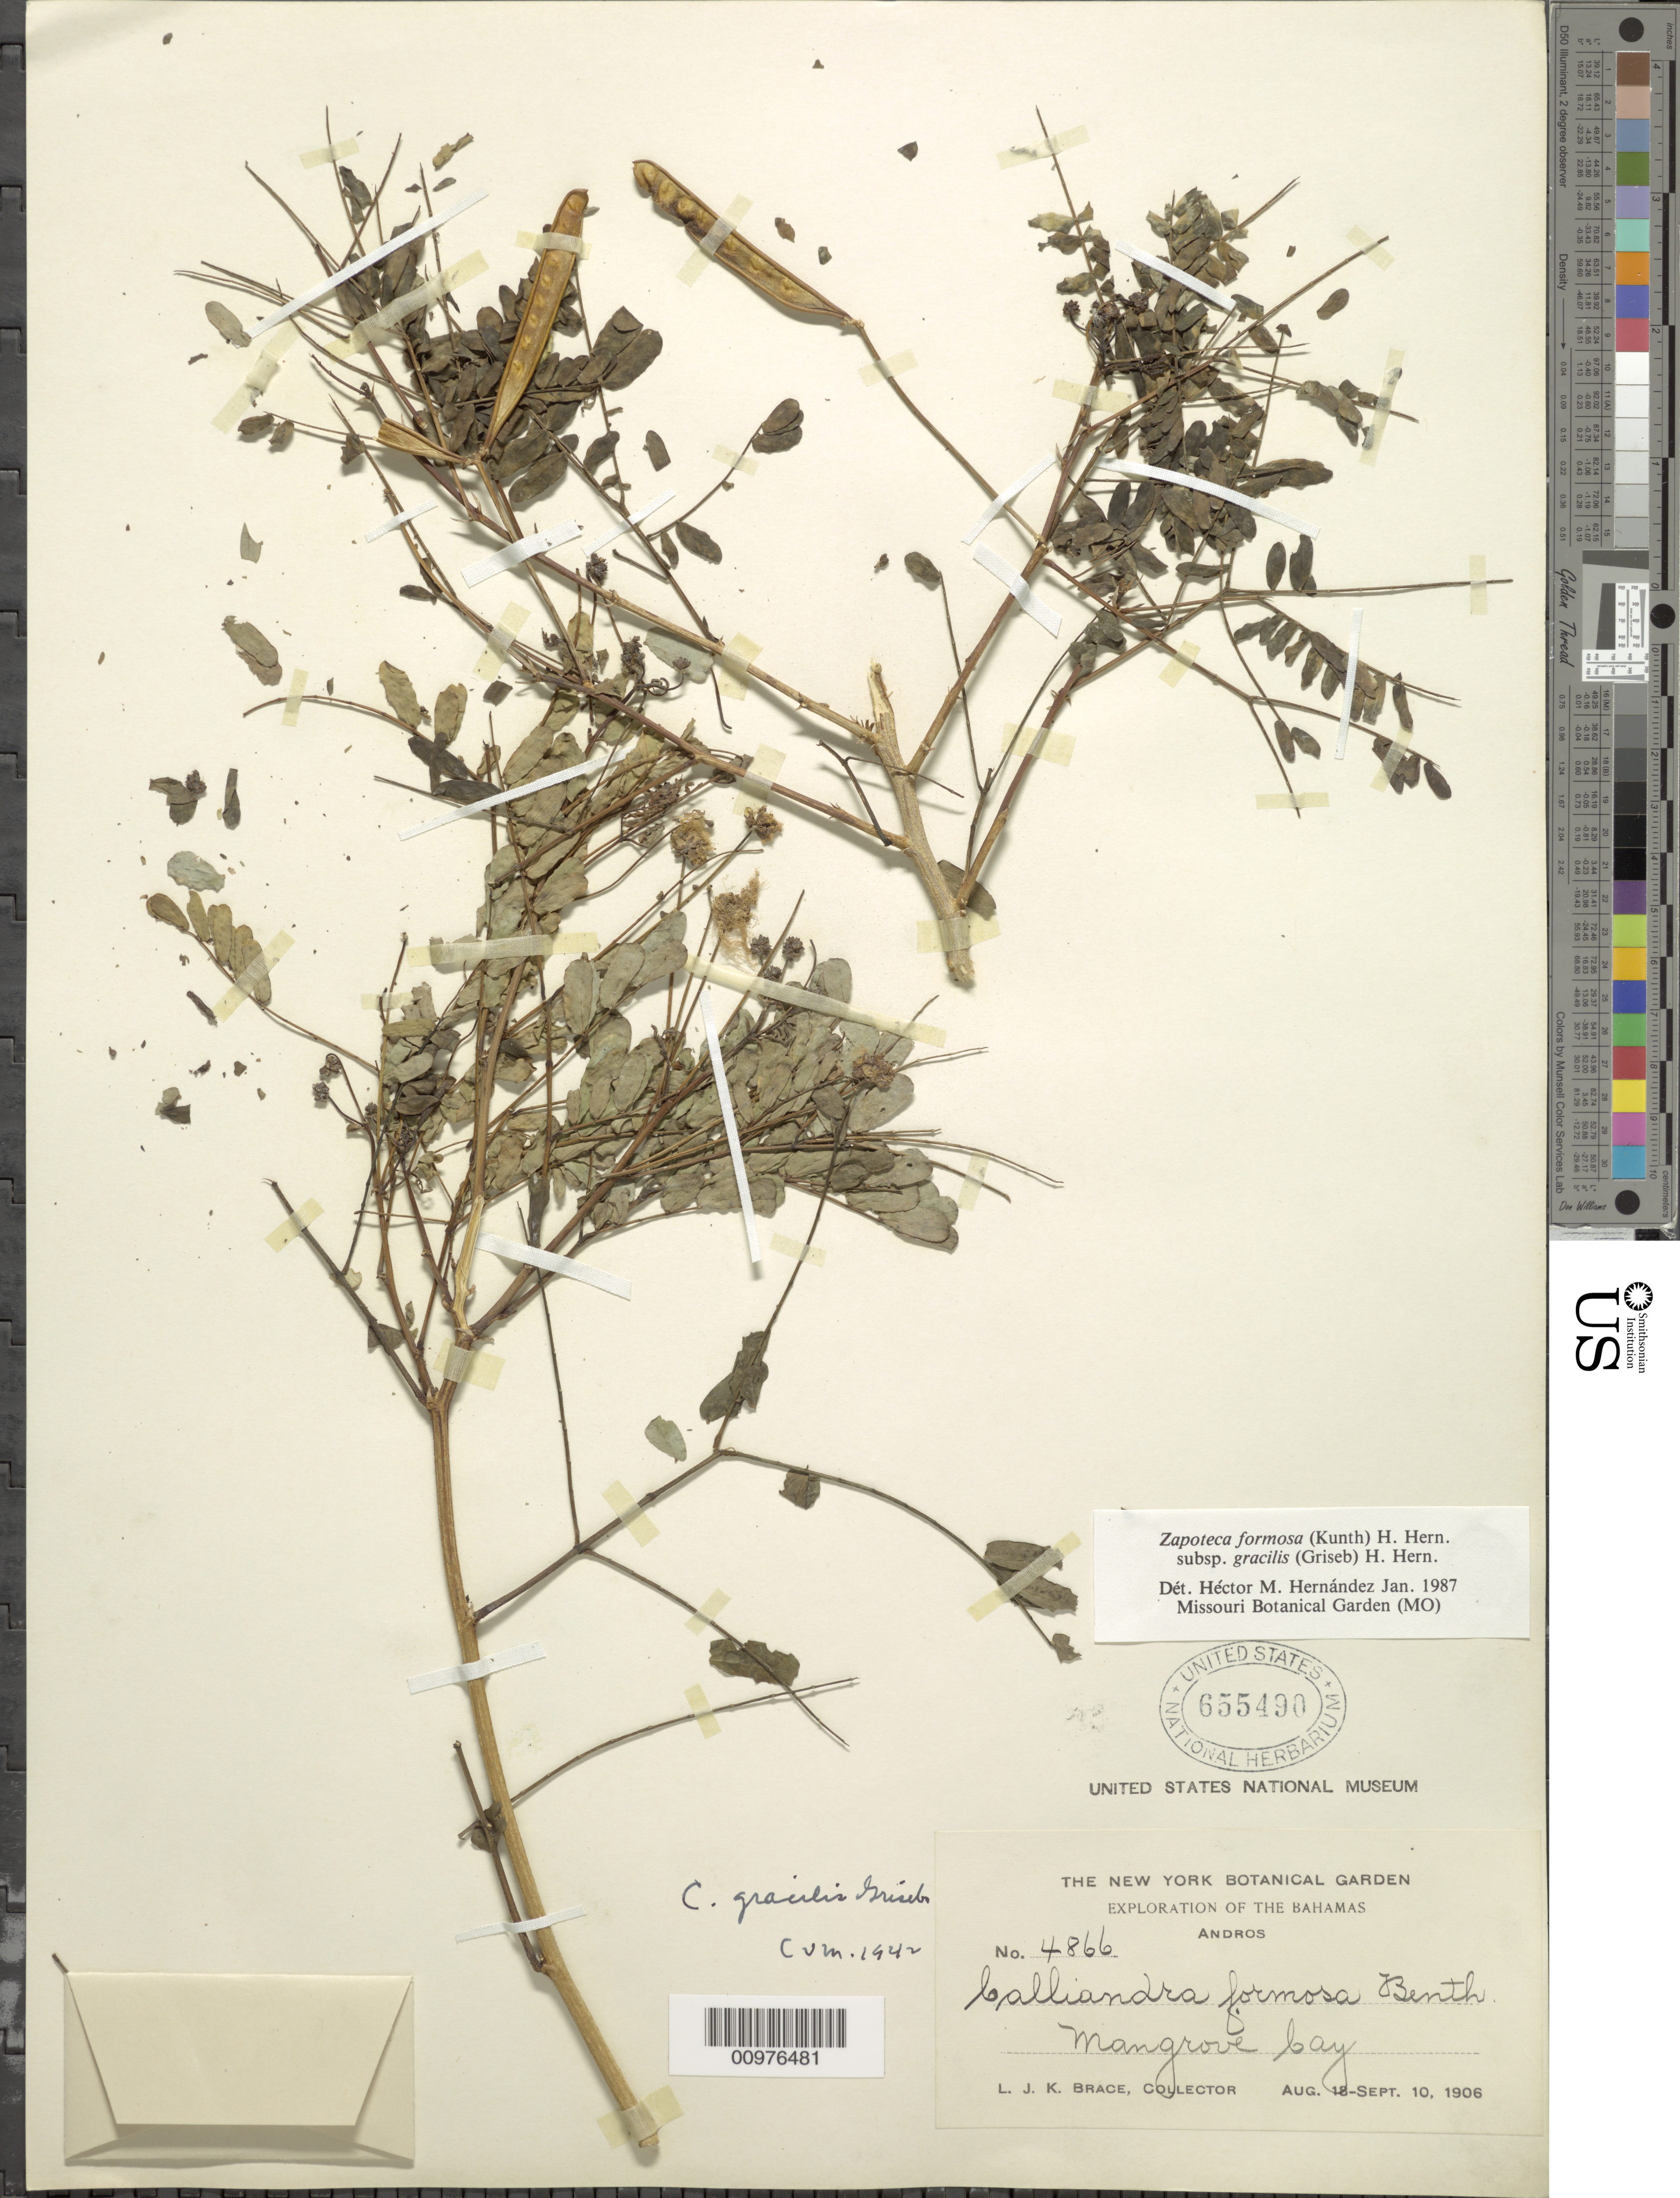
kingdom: Plantae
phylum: Tracheophyta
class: Magnoliopsida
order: Fabales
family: Fabaceae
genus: Zapoteca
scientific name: Zapoteca formosa subsp. gracilis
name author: (Griseb.) H.M. Hern.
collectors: L. J. K. Brace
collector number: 4866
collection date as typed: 18 Aug 1906 to 10 Sep 1906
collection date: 1906-08-18/1906-09-10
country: Bahamas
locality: Mangrove Bay, Andros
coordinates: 0 N, 0 E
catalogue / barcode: US 655490